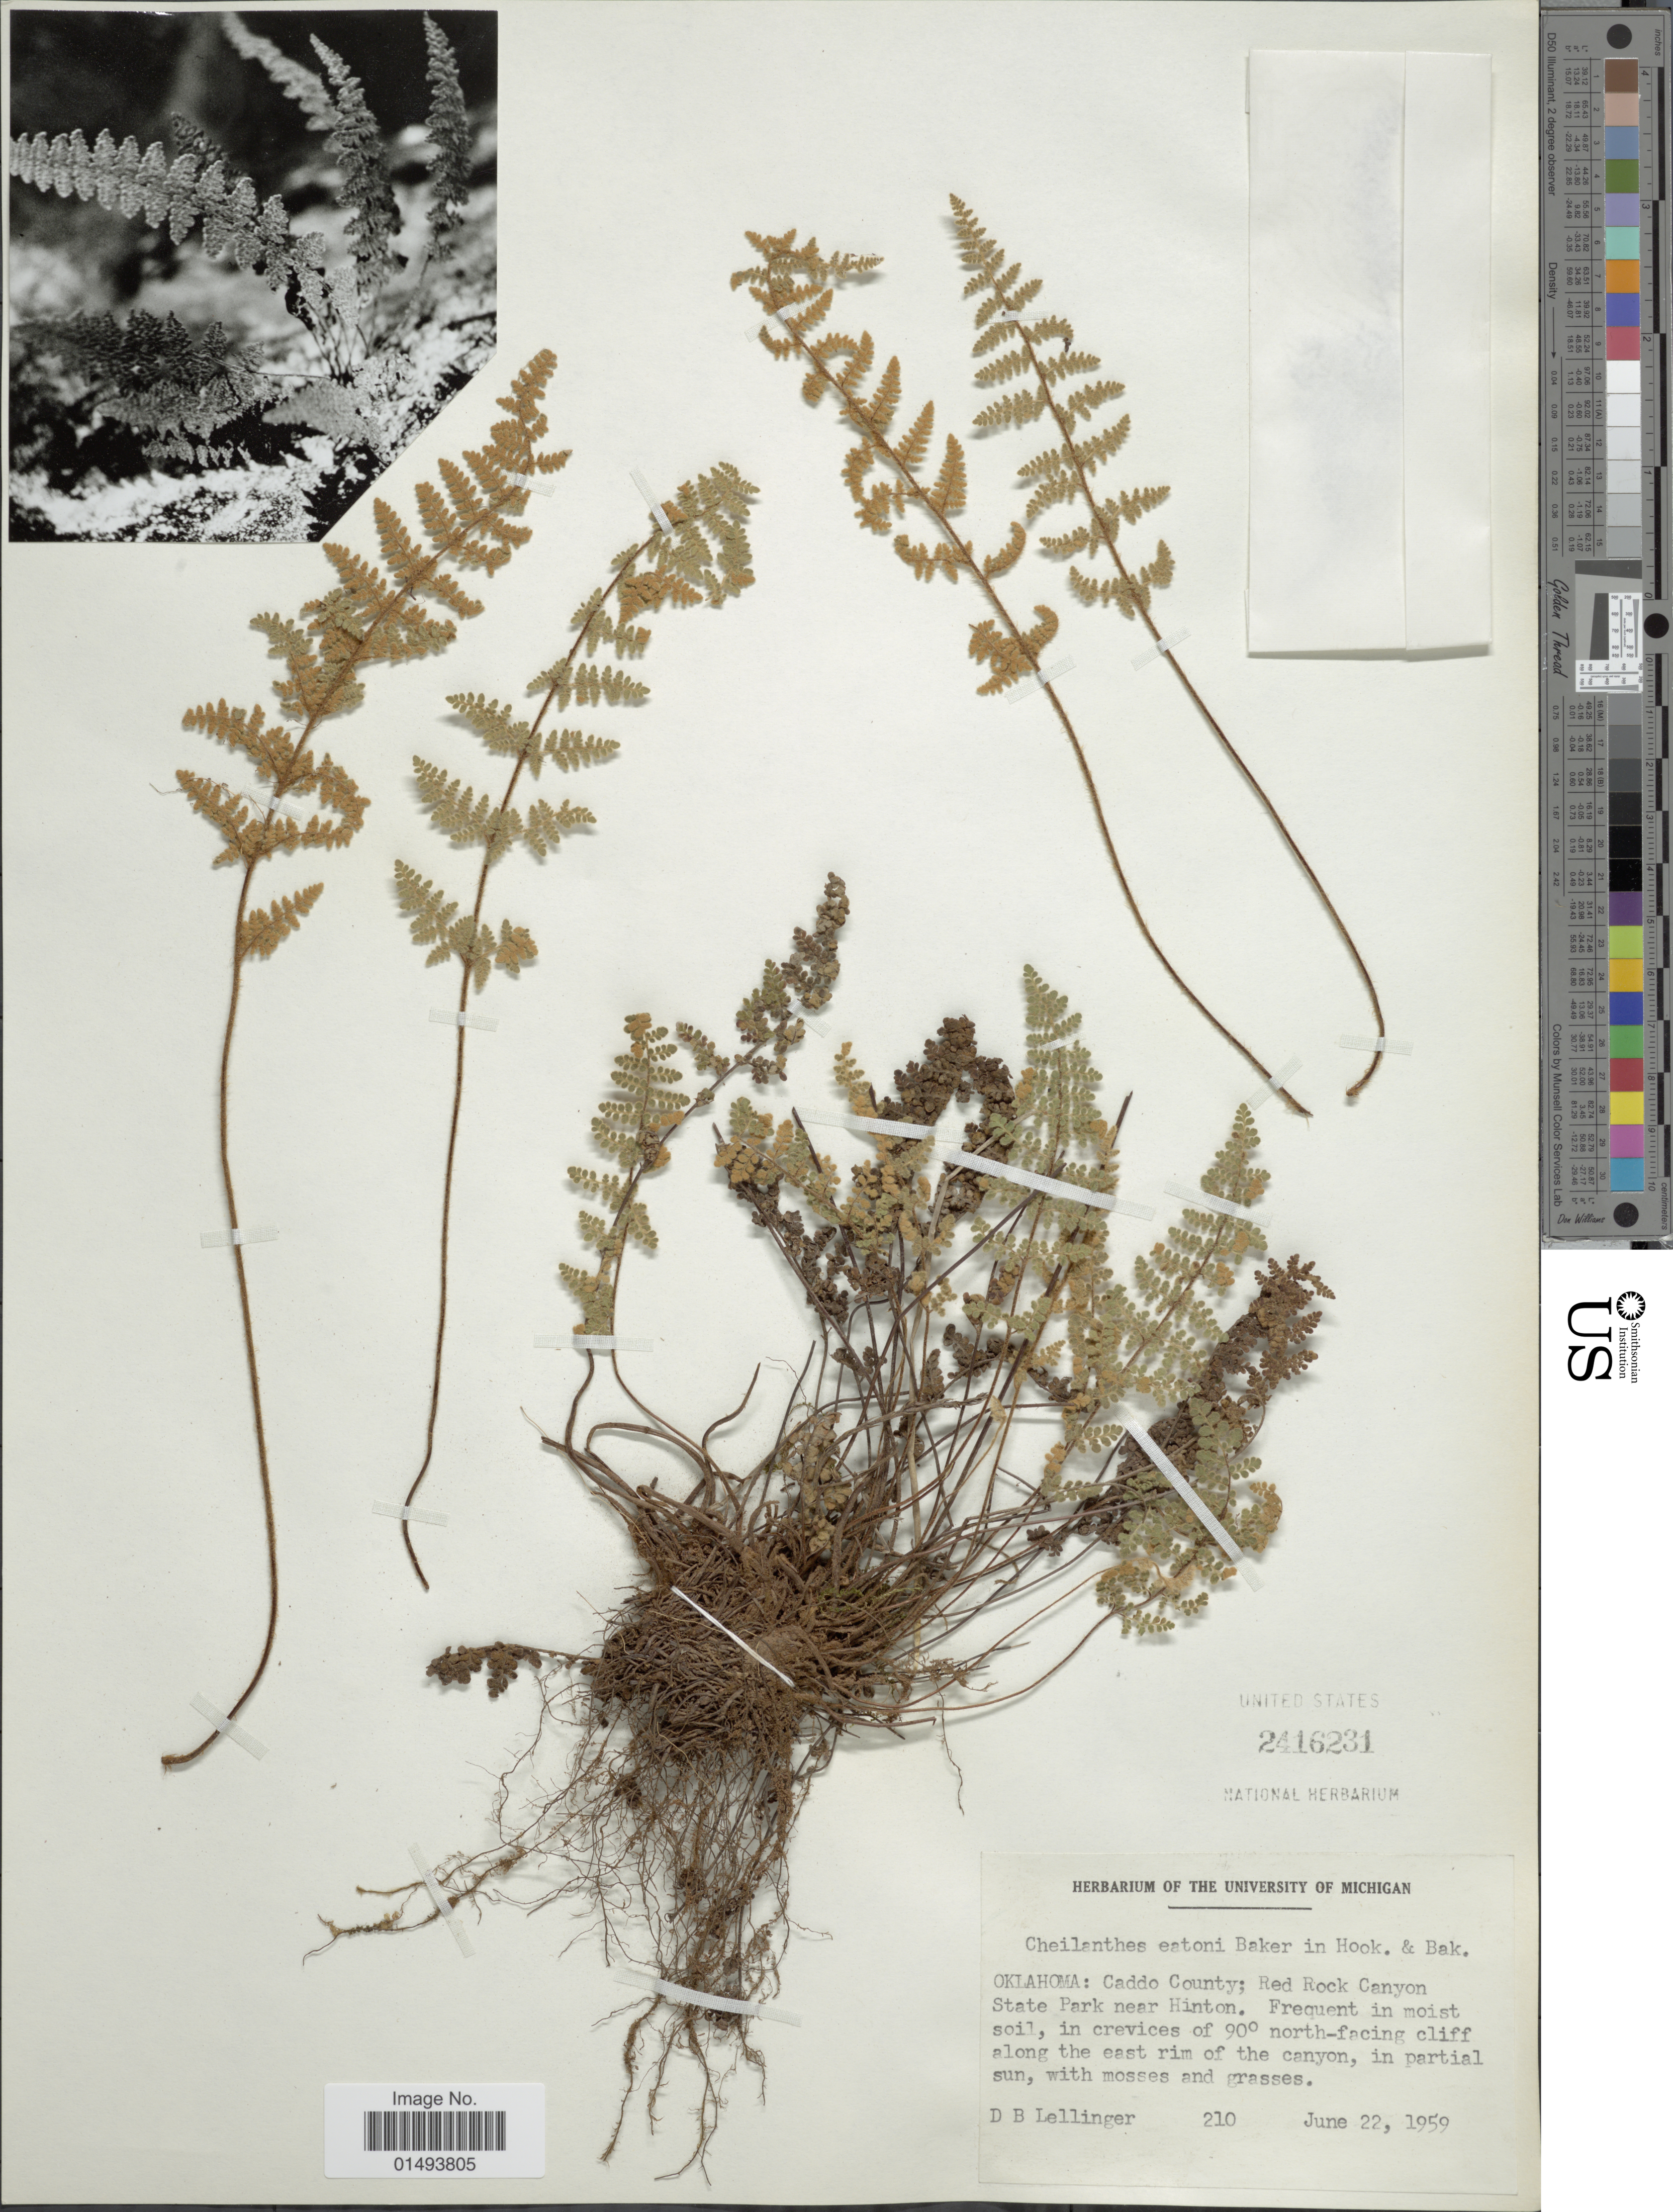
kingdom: Plantae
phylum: Tracheophyta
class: Polypodiopsida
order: Polypodiales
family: Pteridaceae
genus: Myriopteris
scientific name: Myriopteris rufa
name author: Fée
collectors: D. B. Lellinger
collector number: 210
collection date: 1959-06-22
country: United States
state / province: Oklahoma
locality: Caddo County: Red Rock Canyon State Park Near Hinton. Frequent in moist soil, in crevices of 90 degrees north facing cliff along the east rim of the canyon, in partial sun, with mosses and grasses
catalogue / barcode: US 2416231